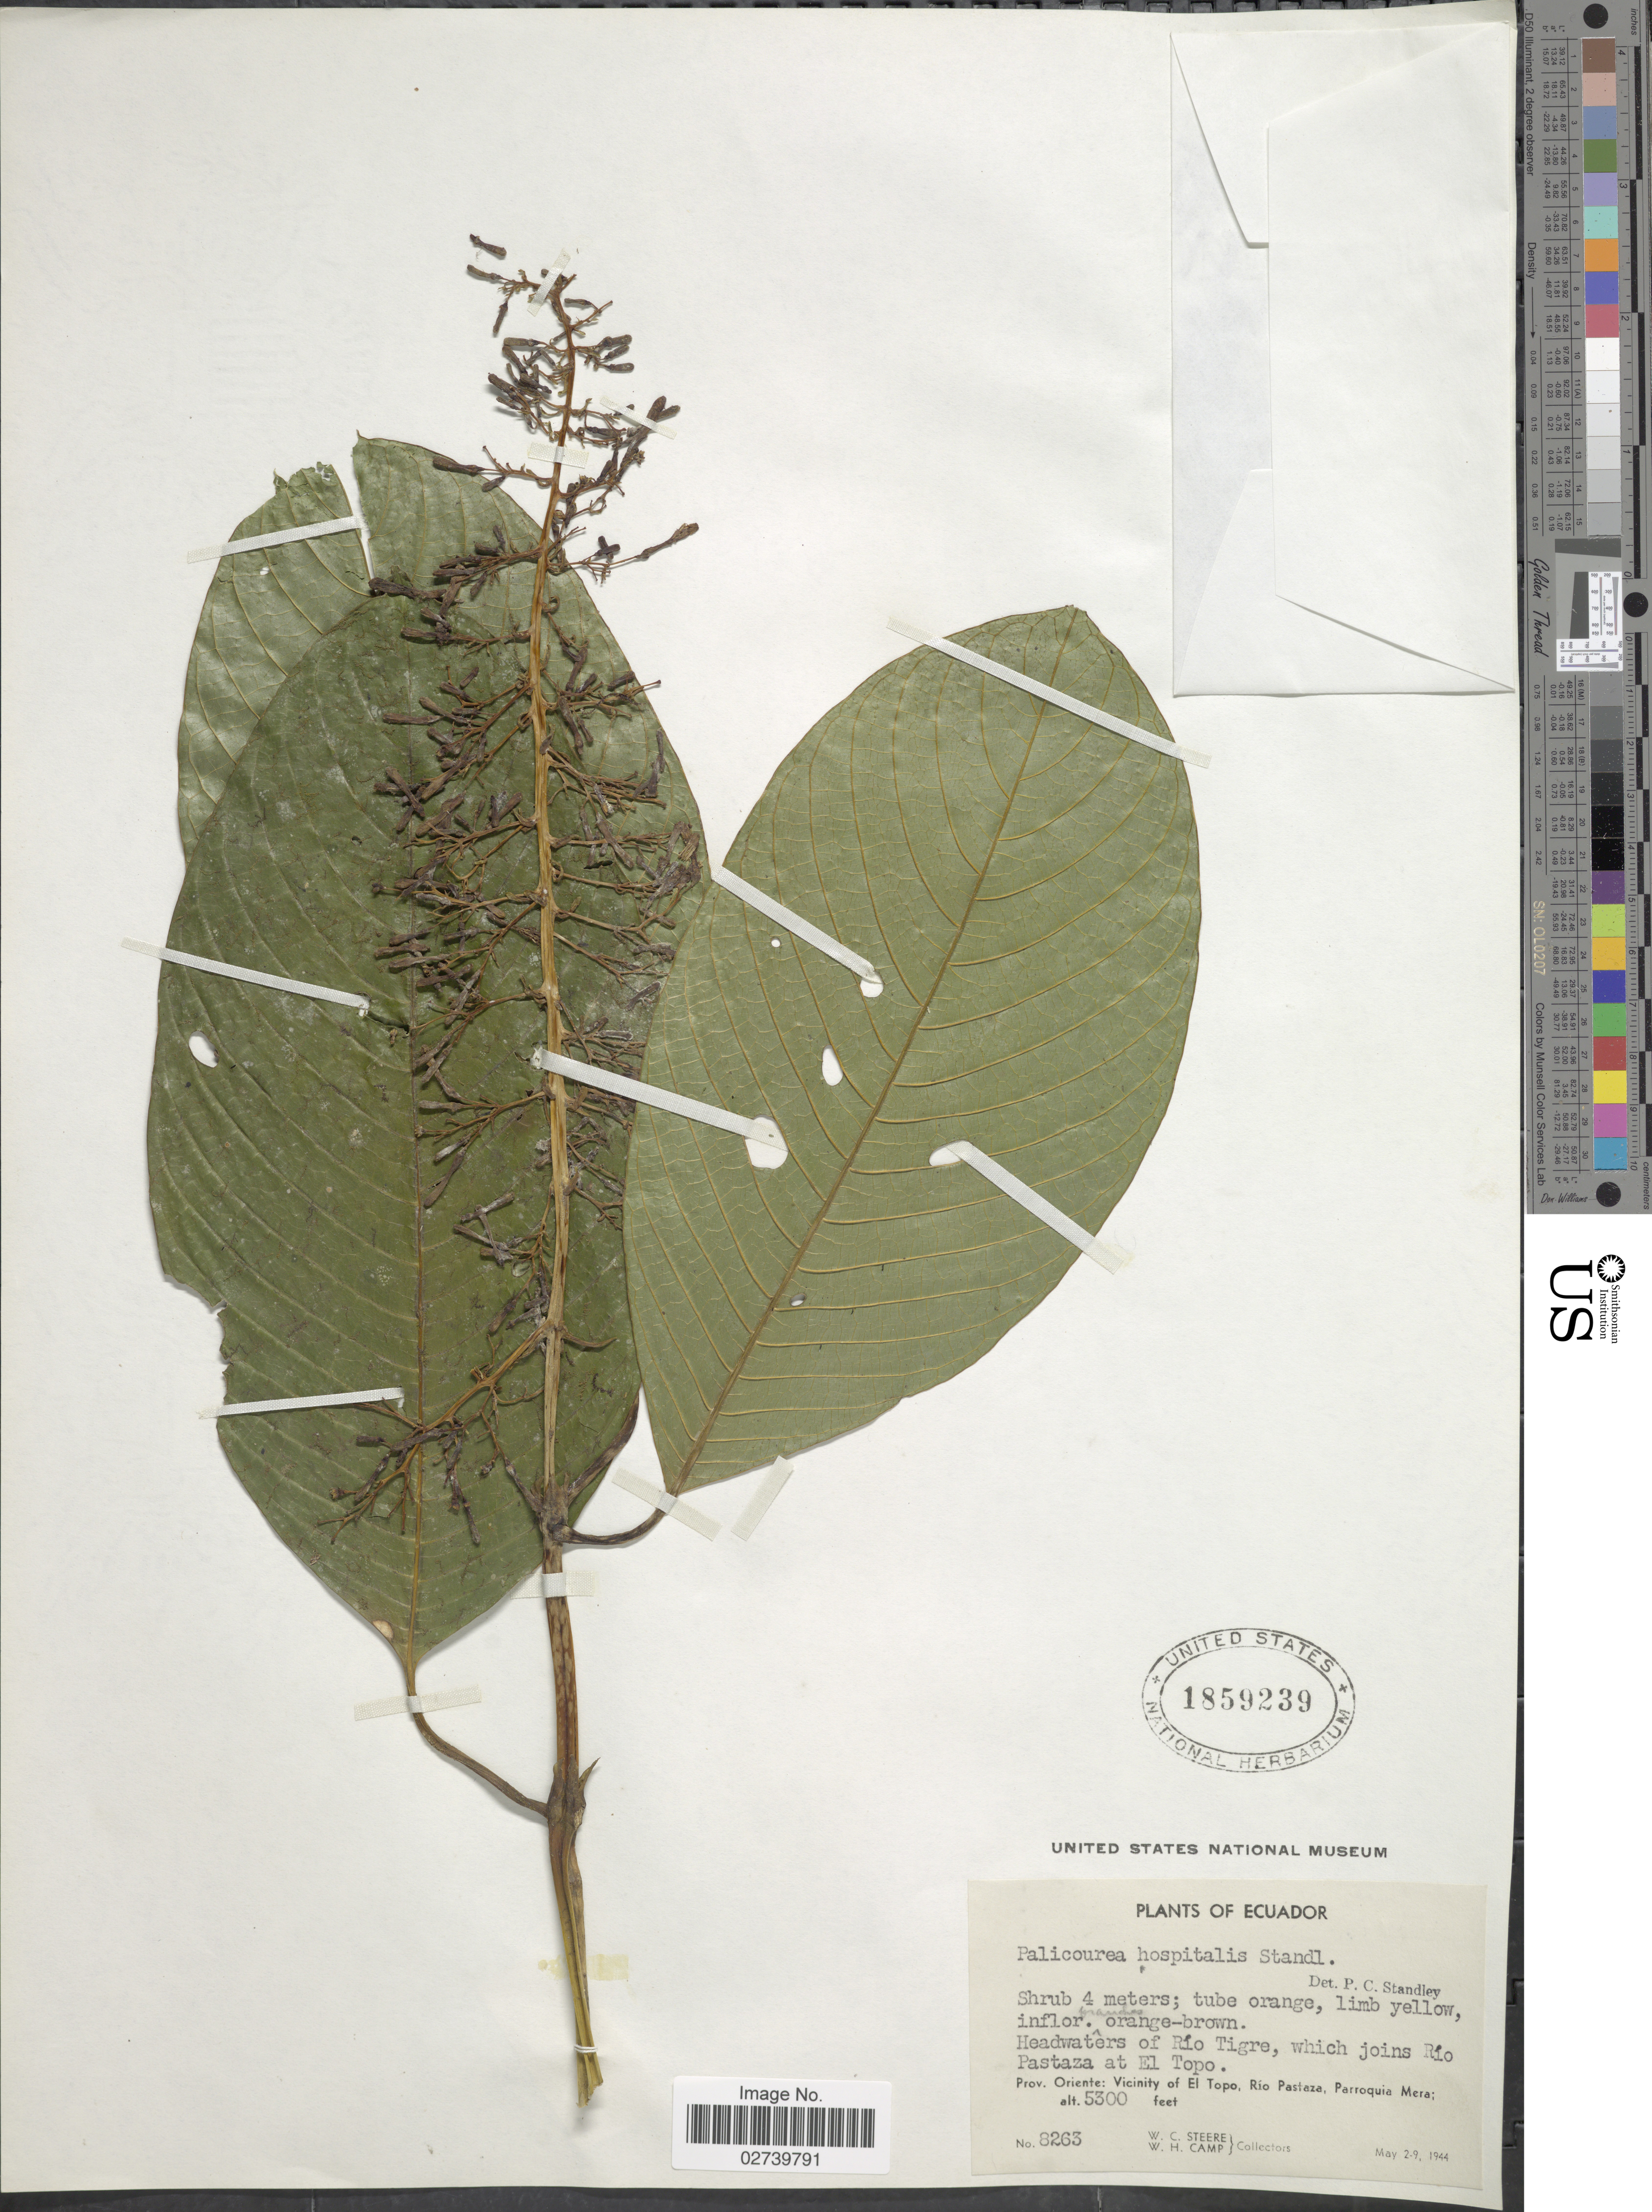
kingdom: Plantae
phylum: Tracheophyta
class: Magnoliopsida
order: Gentianales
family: Rubiaceae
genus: Palicourea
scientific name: Palicourea hospitalis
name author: Standl.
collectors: W. C. Steere & W. H. Camp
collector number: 8263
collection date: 1944-05-02/1944-05-09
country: Ecuador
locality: Prov. Oriente: Vicinity of El Topo, Río Pastaza, Parroquia Mera. Headwaters of Río Tigre, which joins Río Pastaza at El Topo.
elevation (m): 1615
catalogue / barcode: US 1859239